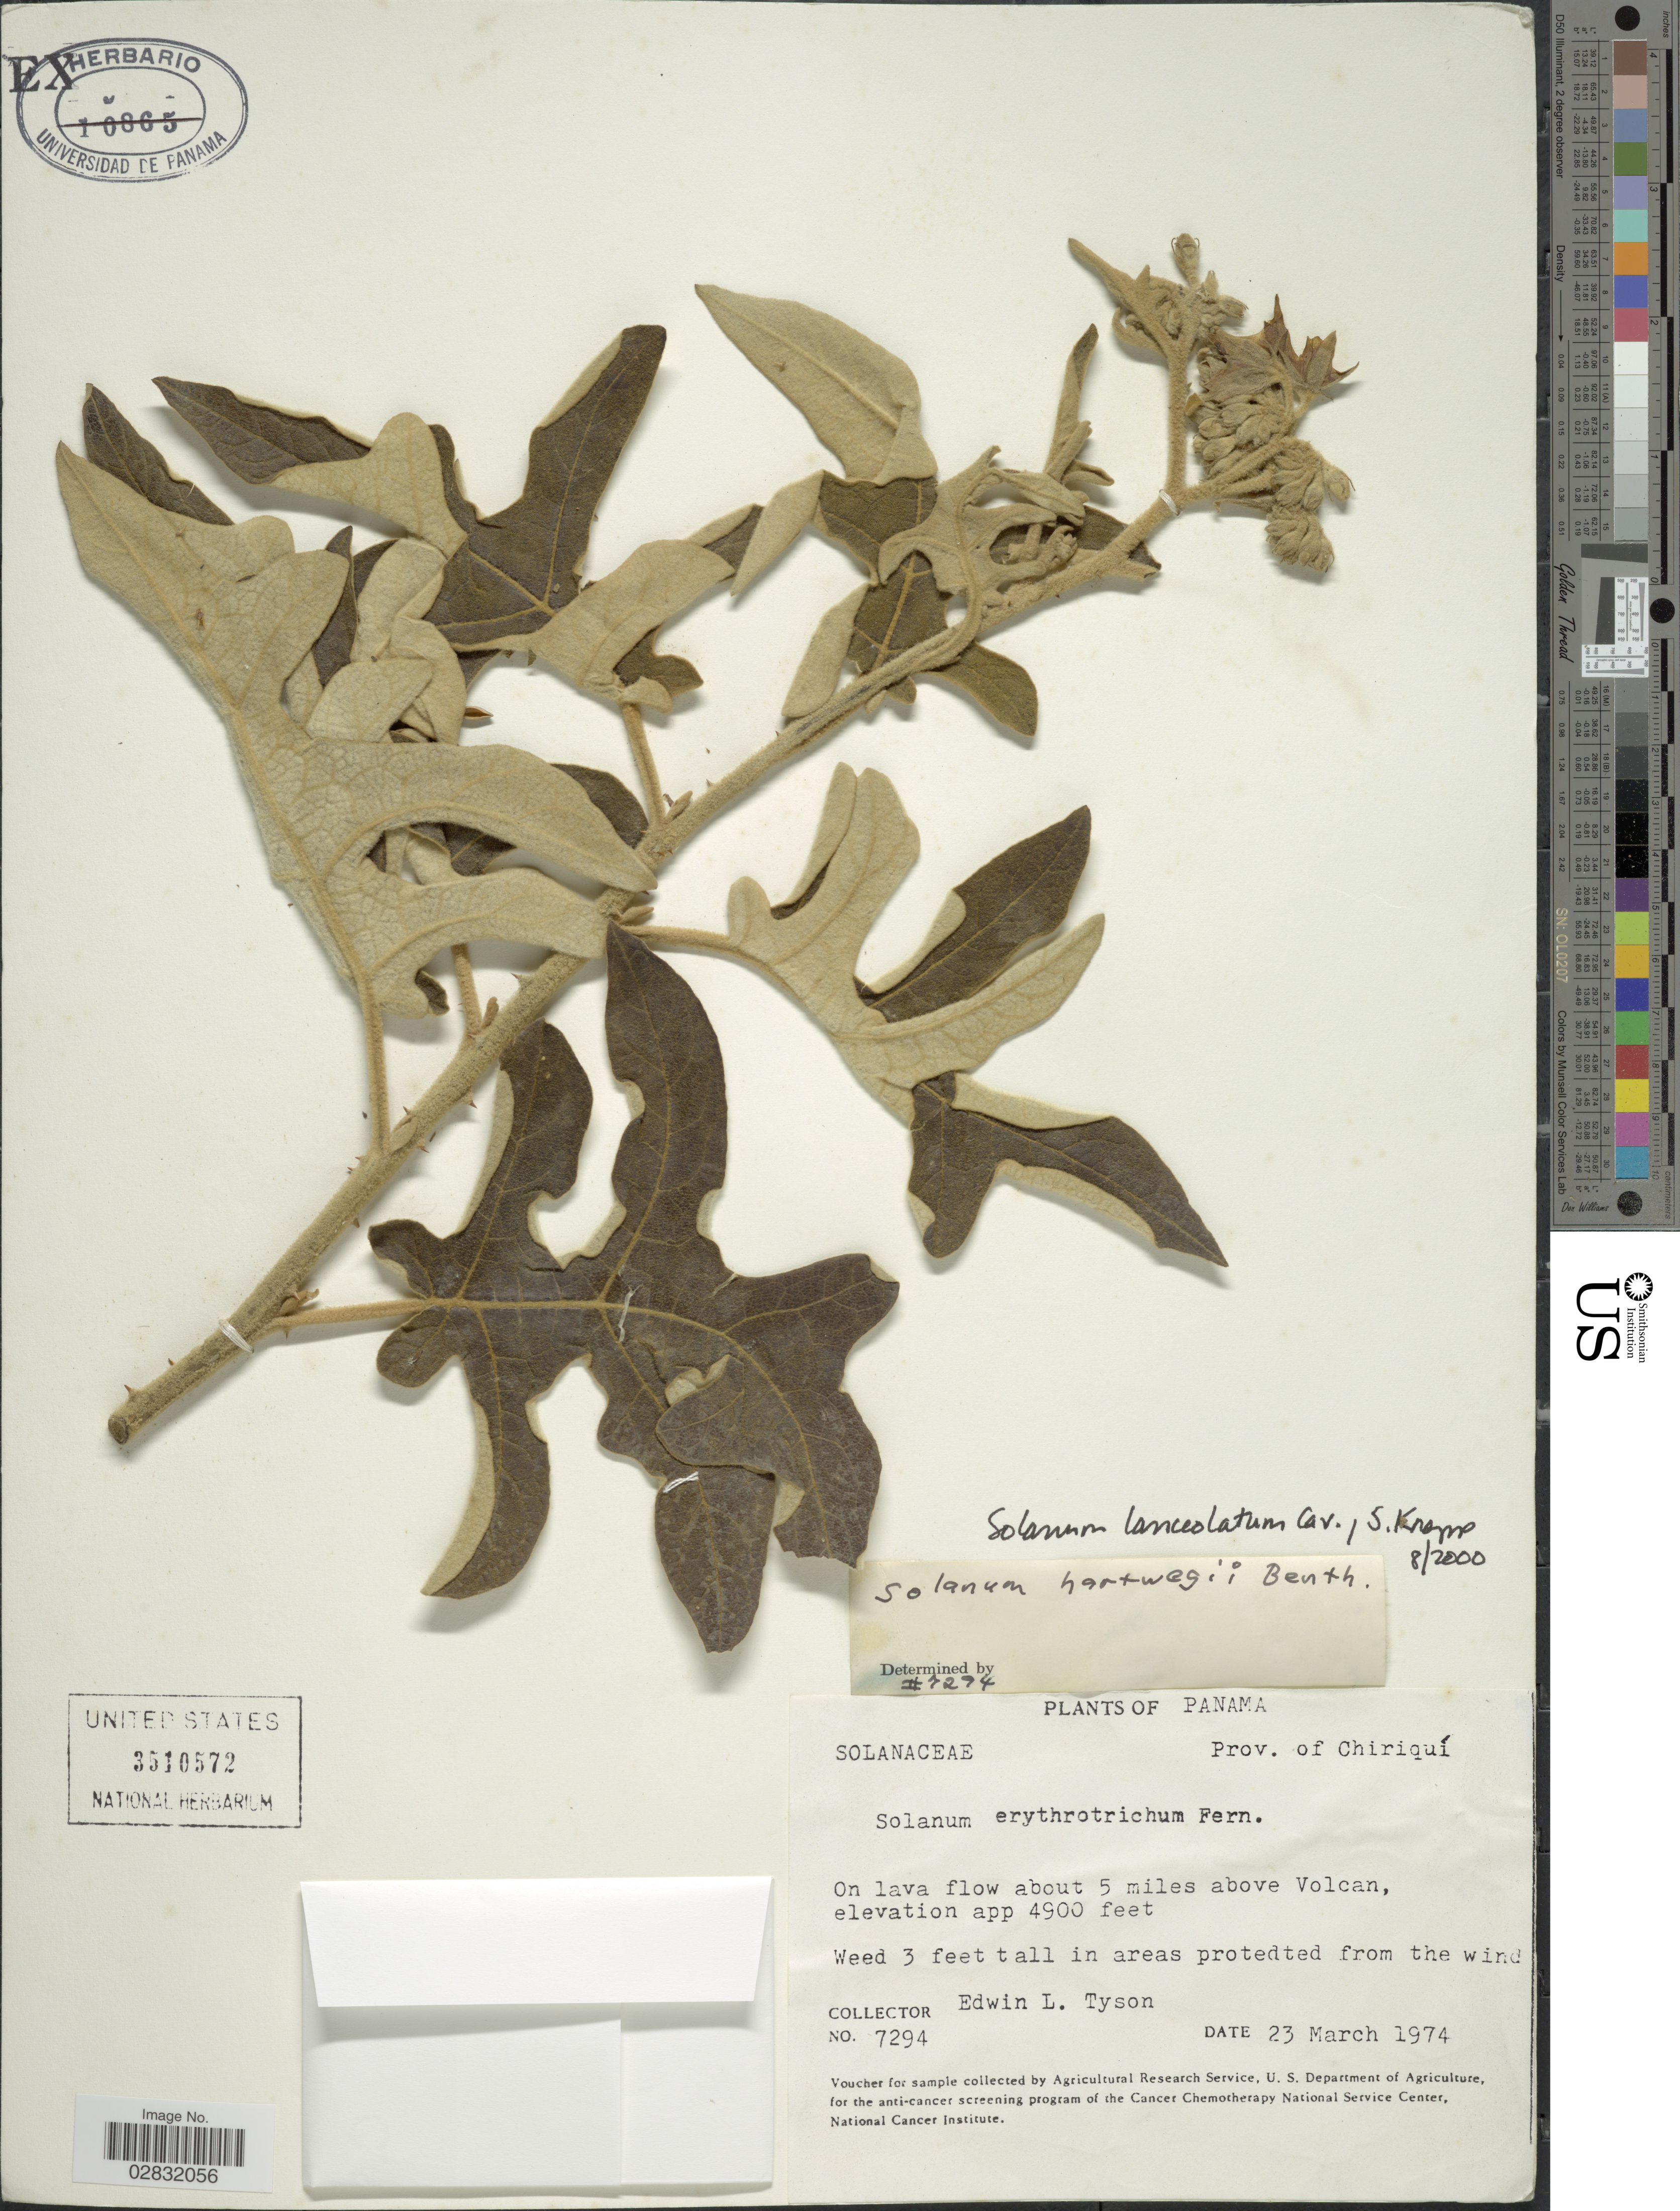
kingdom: Plantae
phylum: Tracheophyta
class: Magnoliopsida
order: Solanales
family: Solanaceae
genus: Solanum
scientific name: Solanum lanceolatum Berthault, nom. illeg.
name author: Berthault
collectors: E. L. Tyson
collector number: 7294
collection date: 1974-03-23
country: Panama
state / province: Chiriqui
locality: Prov. de Chiriqui. On lava flow about 5 miles above Volcan.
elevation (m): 1494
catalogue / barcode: US 3510572